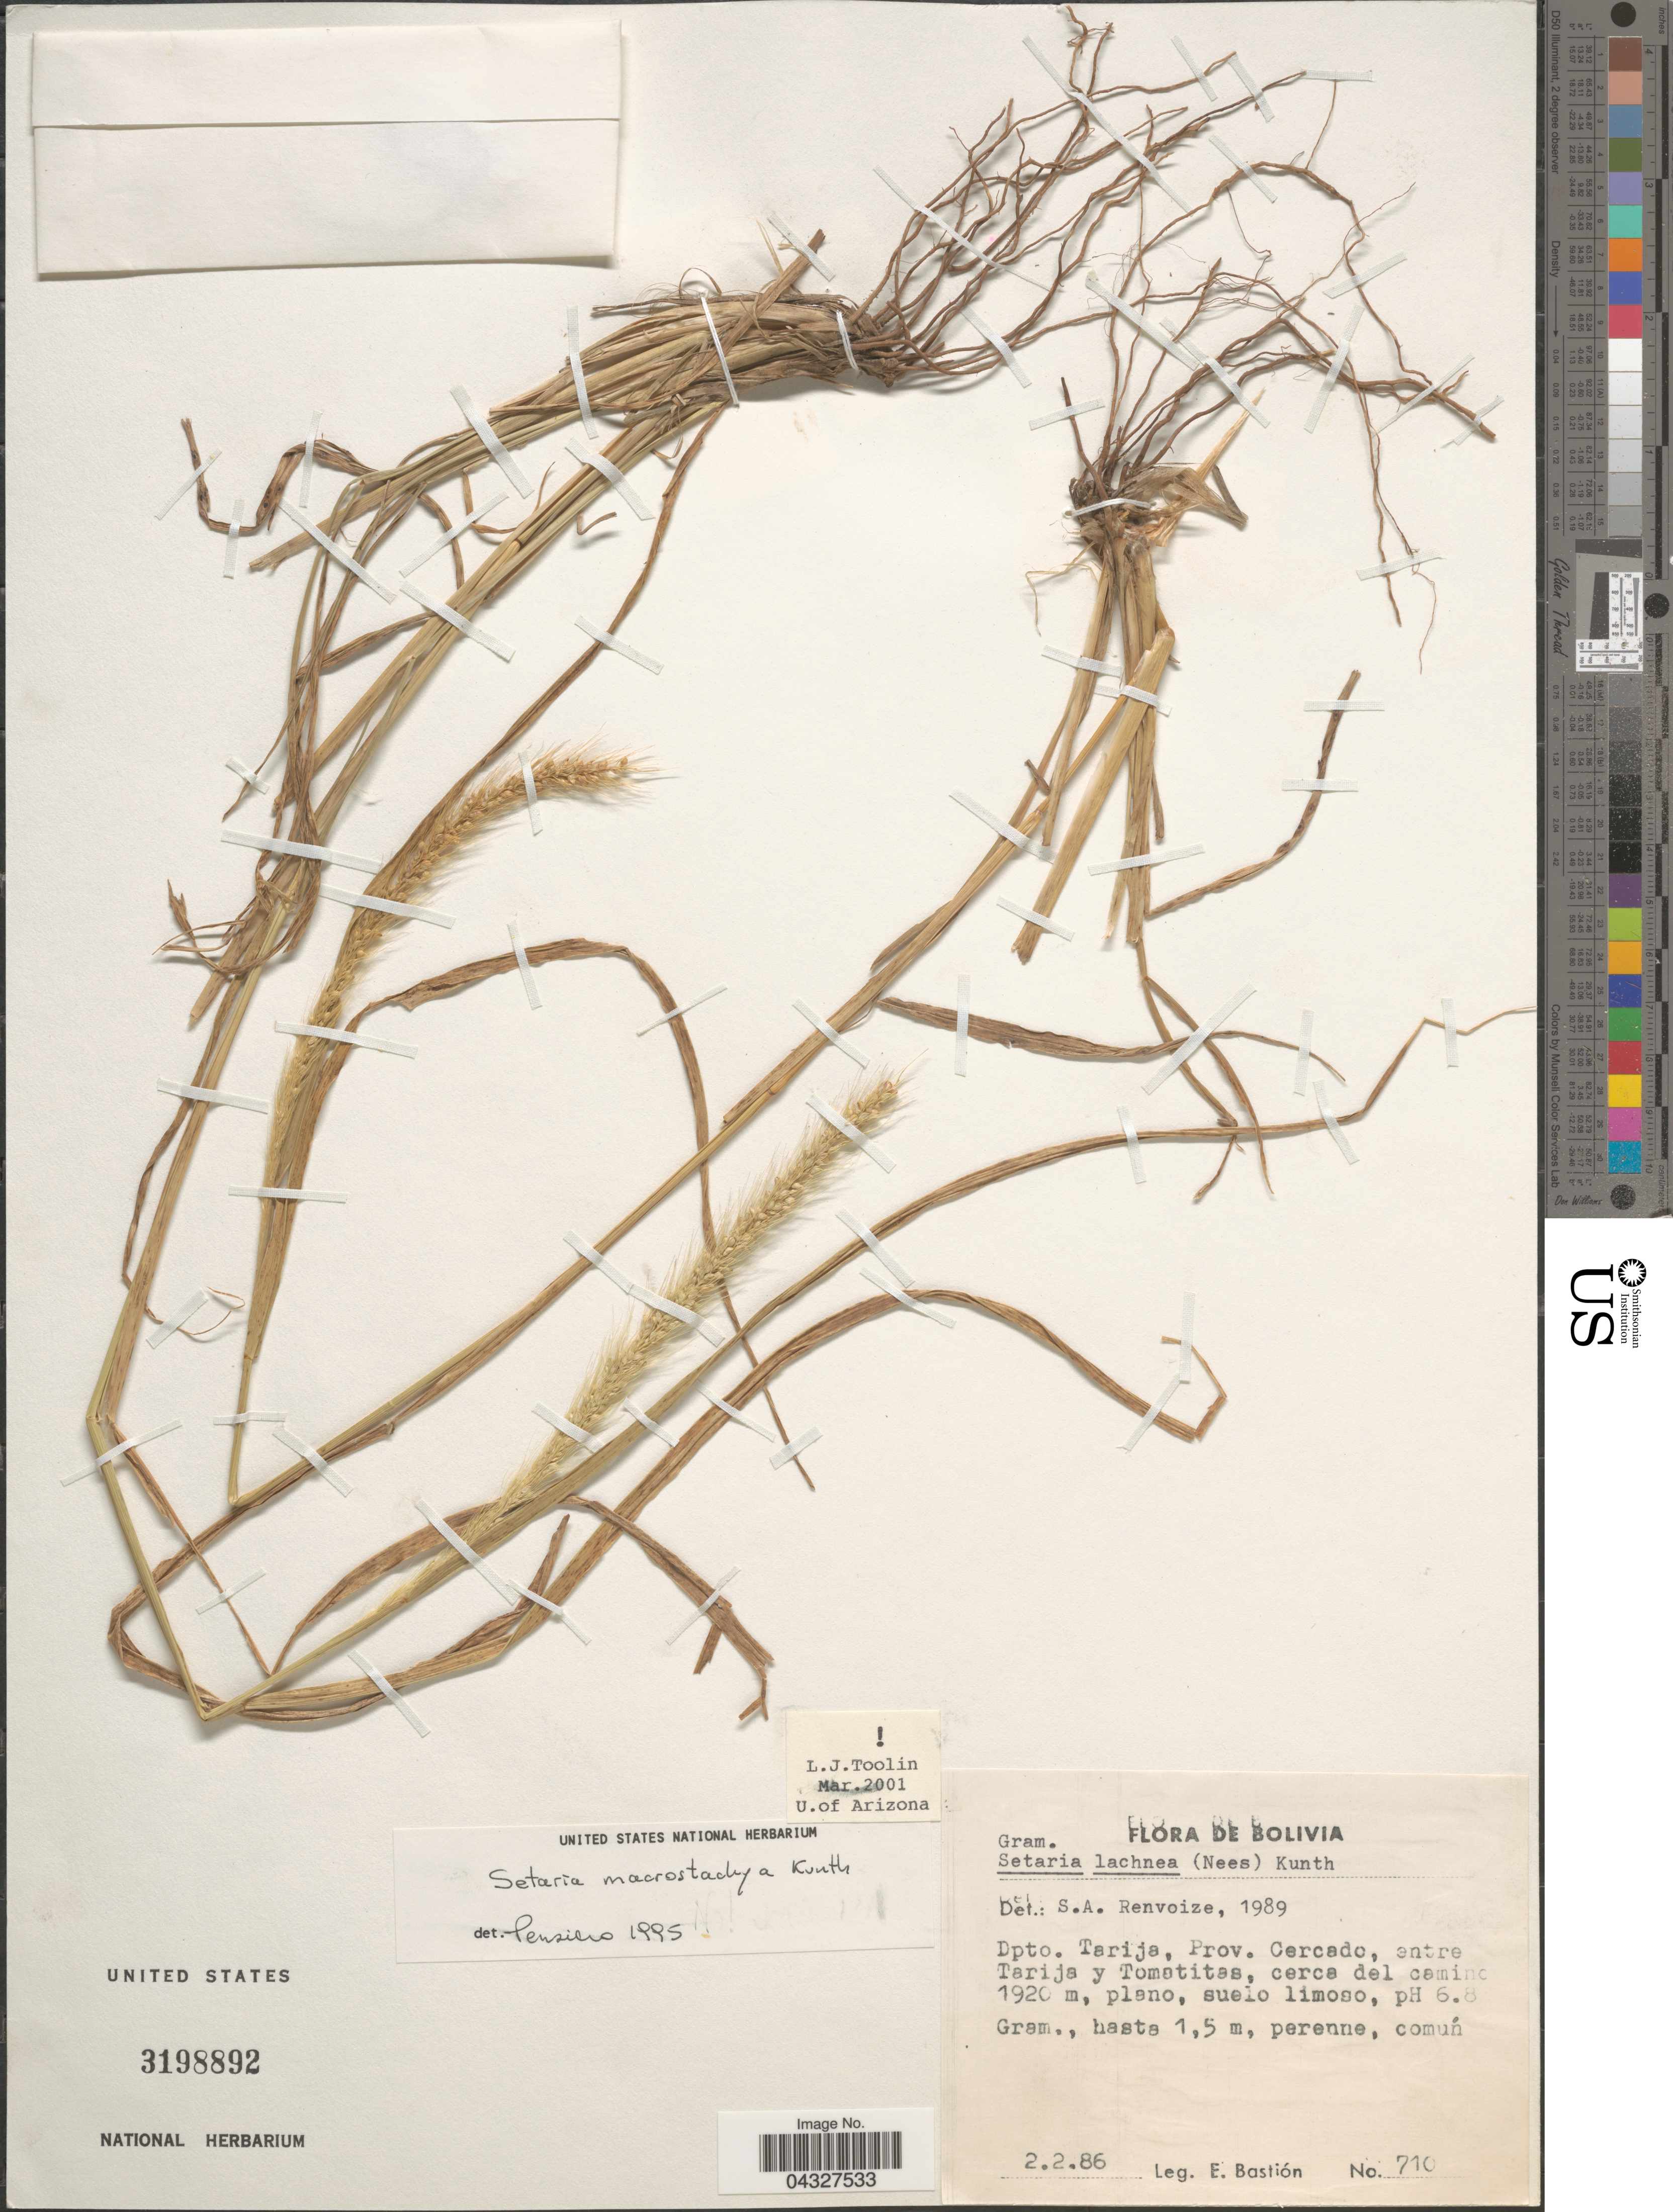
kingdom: Plantae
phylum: Tracheophyta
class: Liliopsida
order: Poales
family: Poaceae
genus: Setaria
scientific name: Setaria macrostachya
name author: Kunth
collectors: E. Bastion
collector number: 710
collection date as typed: Transcribed d/m/y: 2/2/86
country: Bolivia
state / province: Tarija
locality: Dpto. Tarija, Prov. Cercado, entre Tarija y Tomatitas, cerca del camino.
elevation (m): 1920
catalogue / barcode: US 3198892